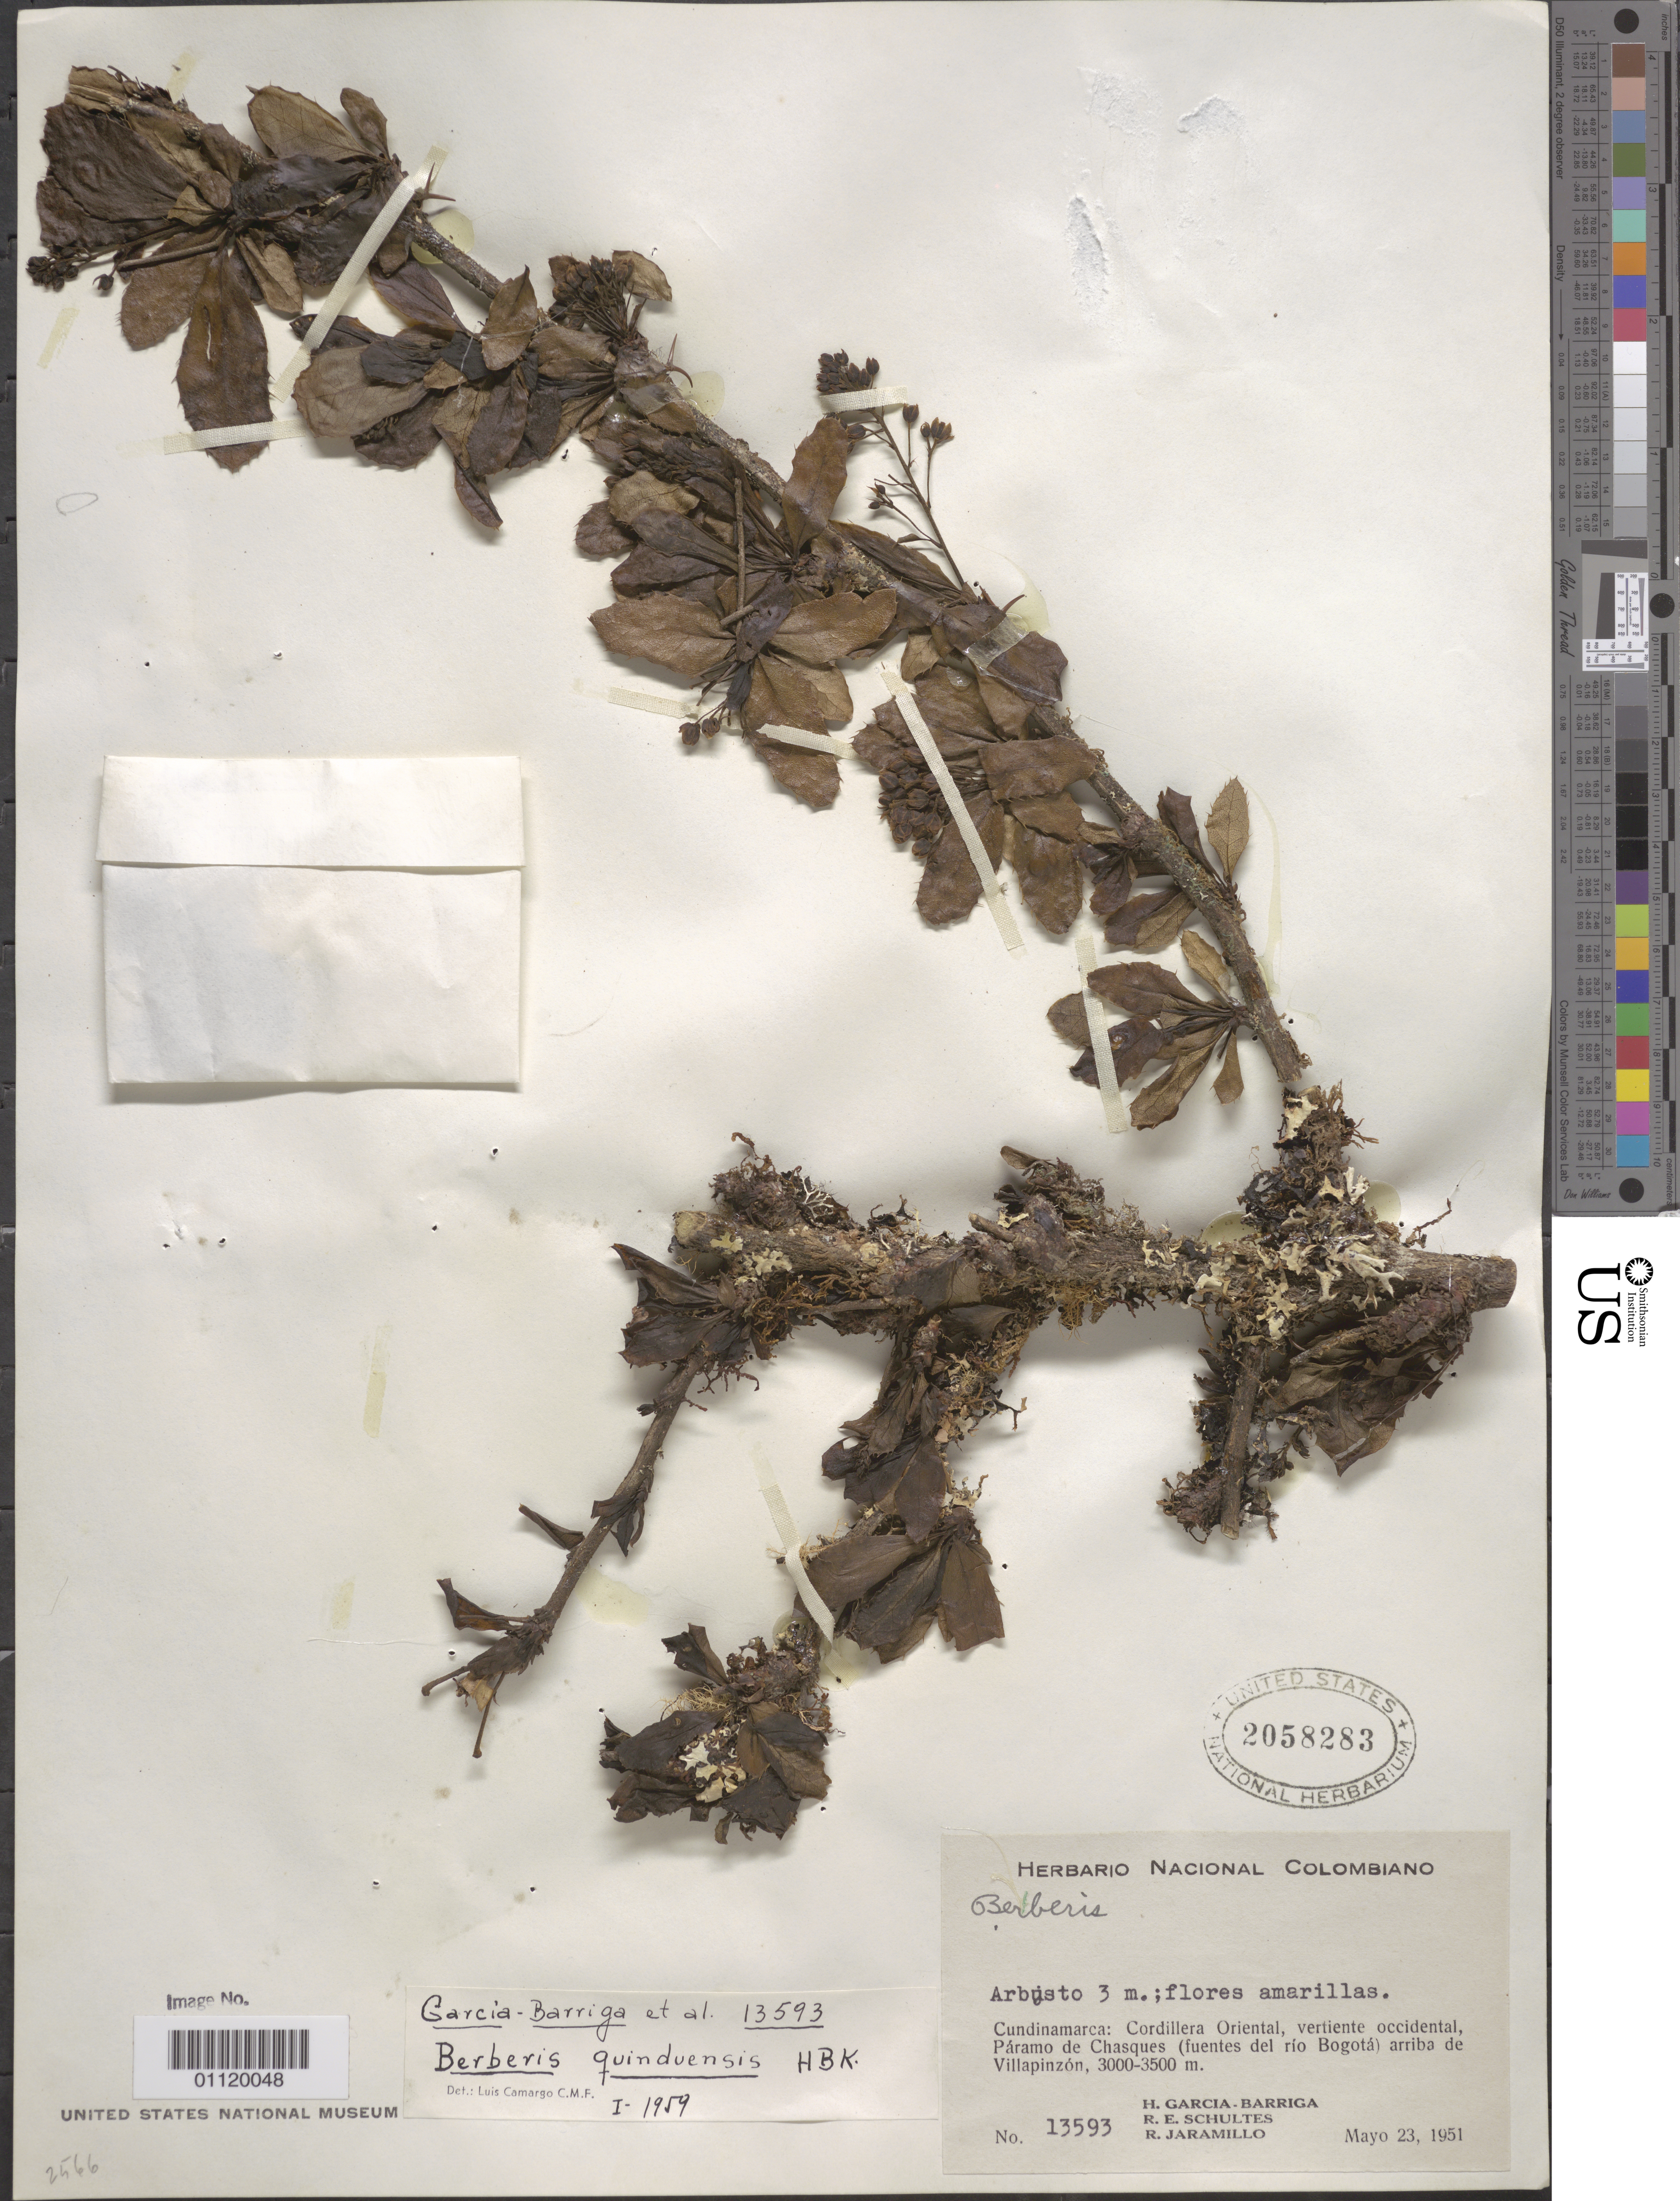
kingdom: Plantae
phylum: Tracheophyta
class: Magnoliopsida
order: Ranunculales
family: Berberidaceae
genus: Berberis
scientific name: Berberis quindiuensis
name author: Kunth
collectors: H. García Barriga, R. E. Schultes & R. Jaramillo M.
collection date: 1951-05-23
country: Colombia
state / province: Cundinamarca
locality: Cordillera Oriental, western slopes, Páramo Chasques (source of the Bogota river) above Villapinzón.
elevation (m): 3000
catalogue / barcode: US 2058263